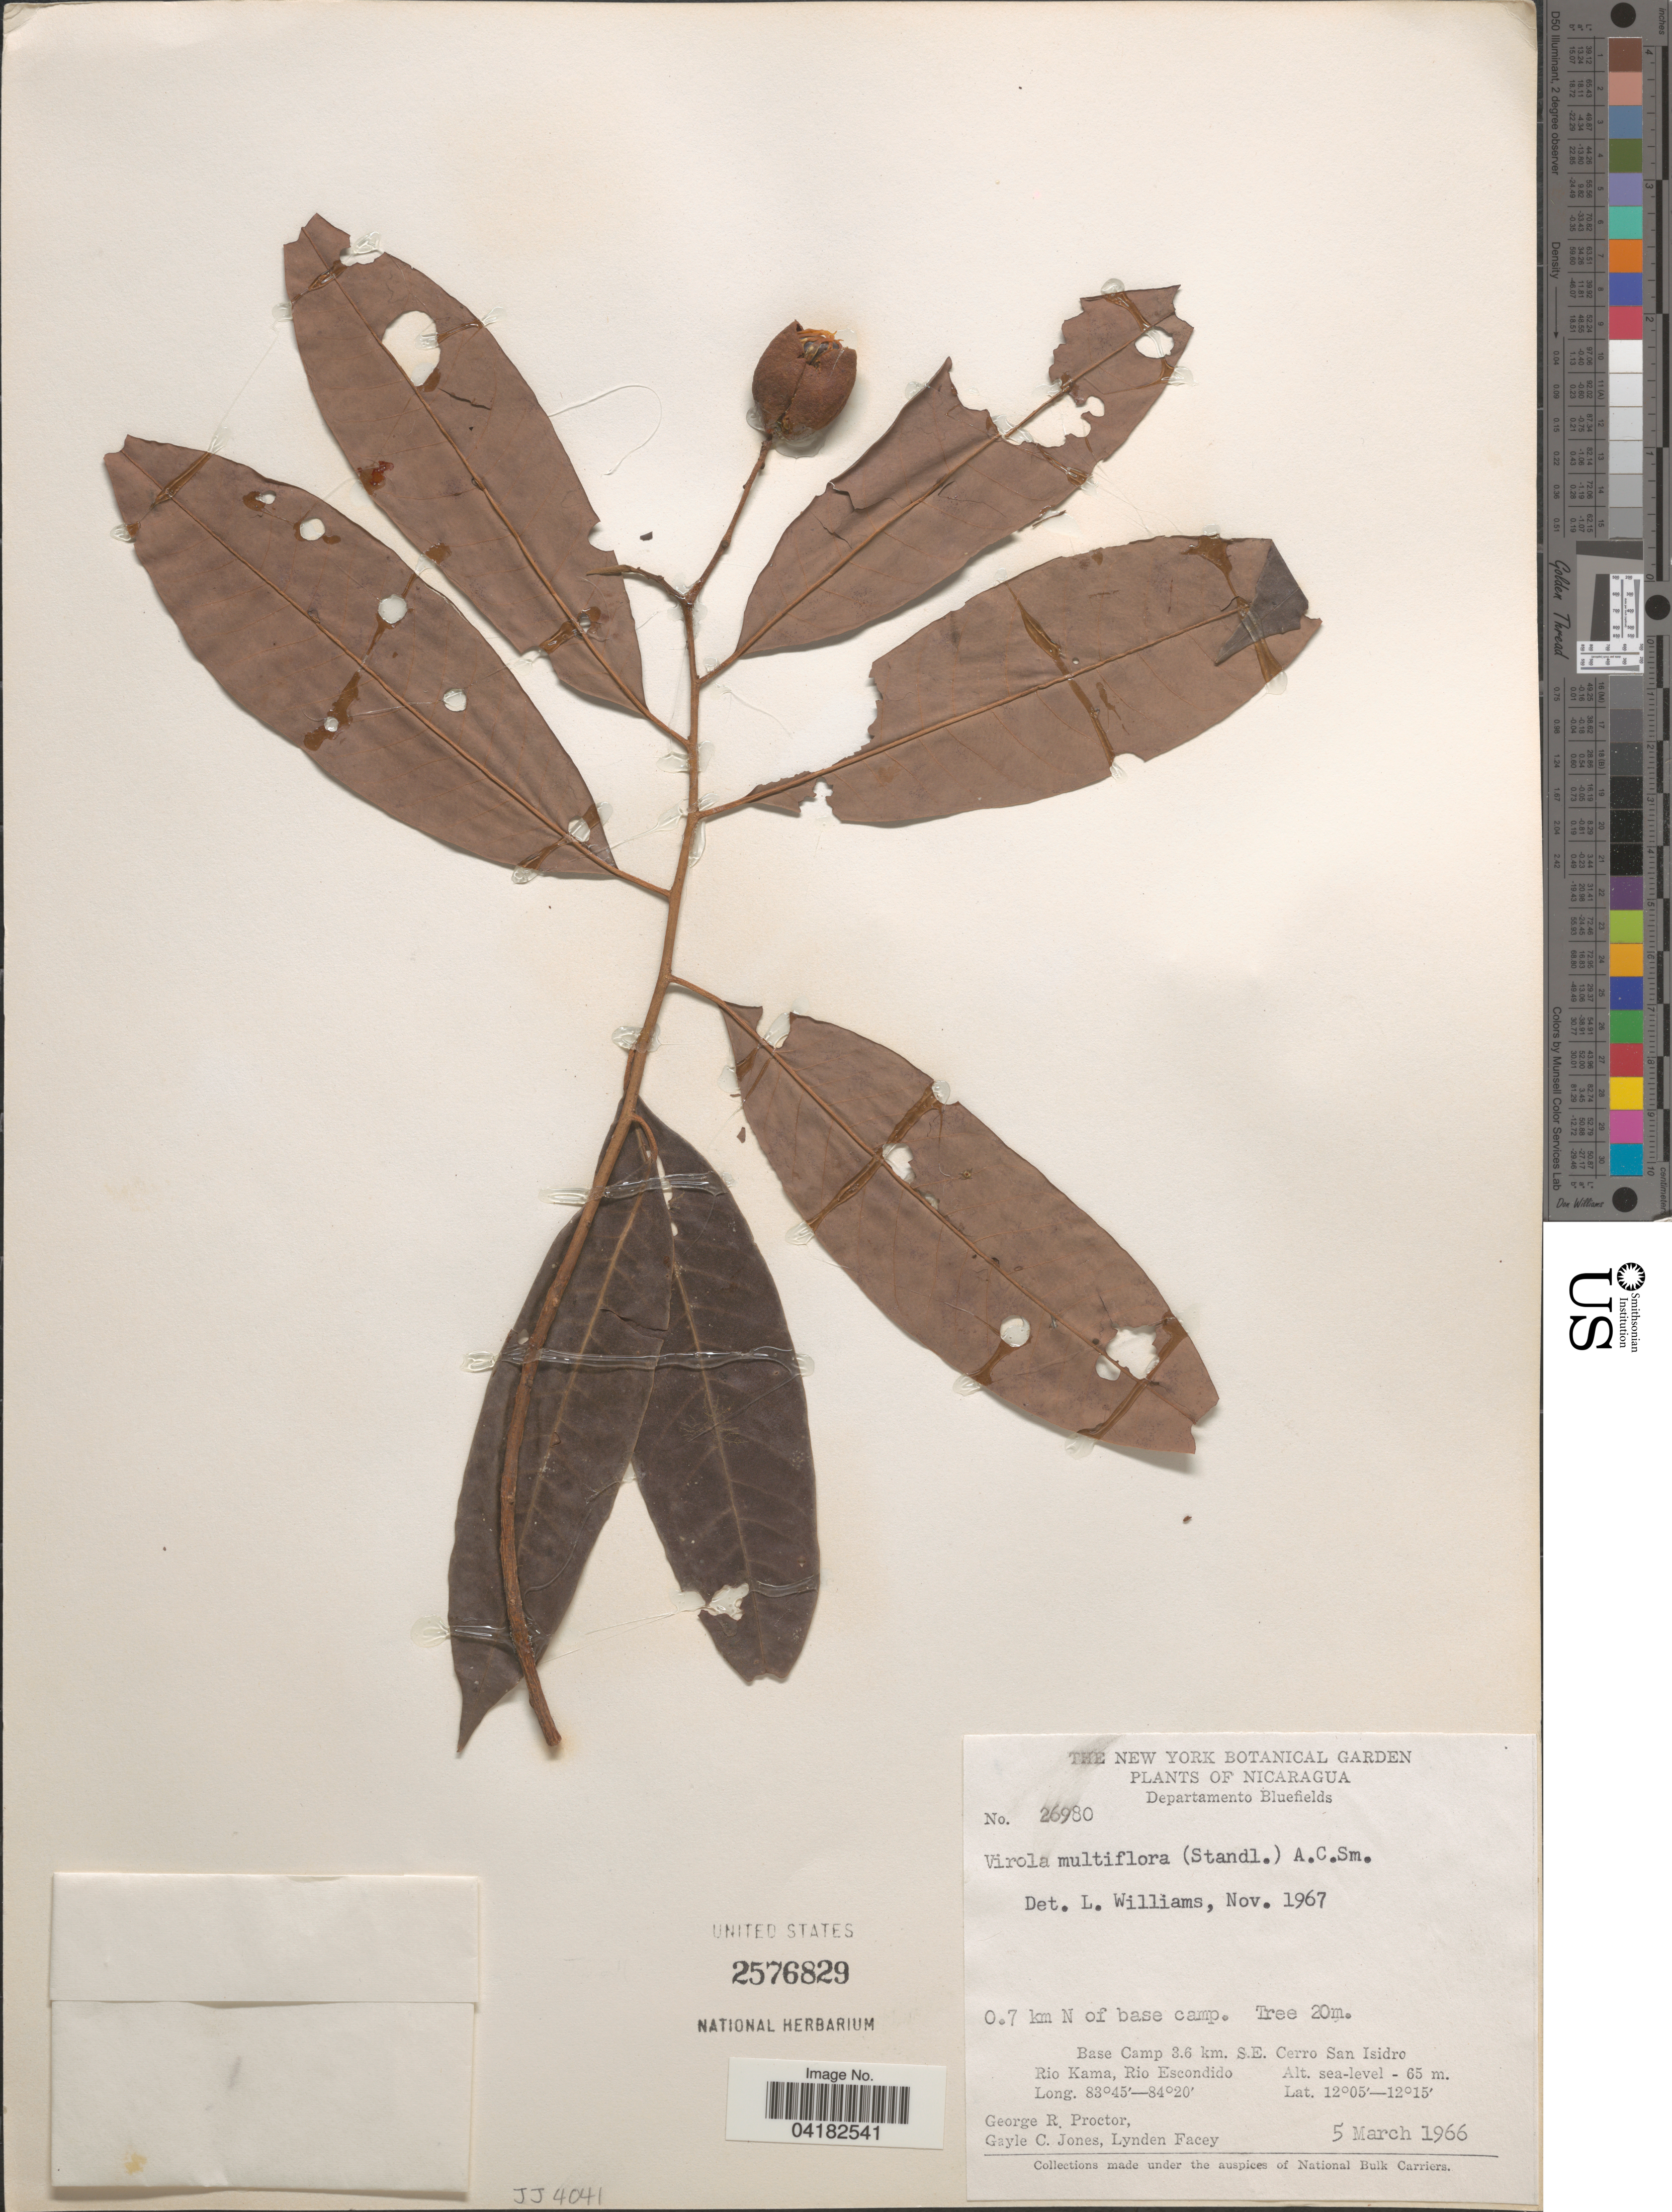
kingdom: Plantae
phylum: Tracheophyta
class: Magnoliopsida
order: Magnoliales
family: Myristicaceae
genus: Virola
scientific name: Virola multiflora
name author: (Standl.) A.C. Sm.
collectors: R. Proctor, Carleen Jones & L. Facey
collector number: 26980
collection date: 1966-03-05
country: Nicaragua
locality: Departamento Bluefields. 0.7 km N of base camp. Base Camp 3.6 km. S.E. Cerro San Isidro. Rio Kama, Rio Escondido.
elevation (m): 0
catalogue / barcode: US 2576829